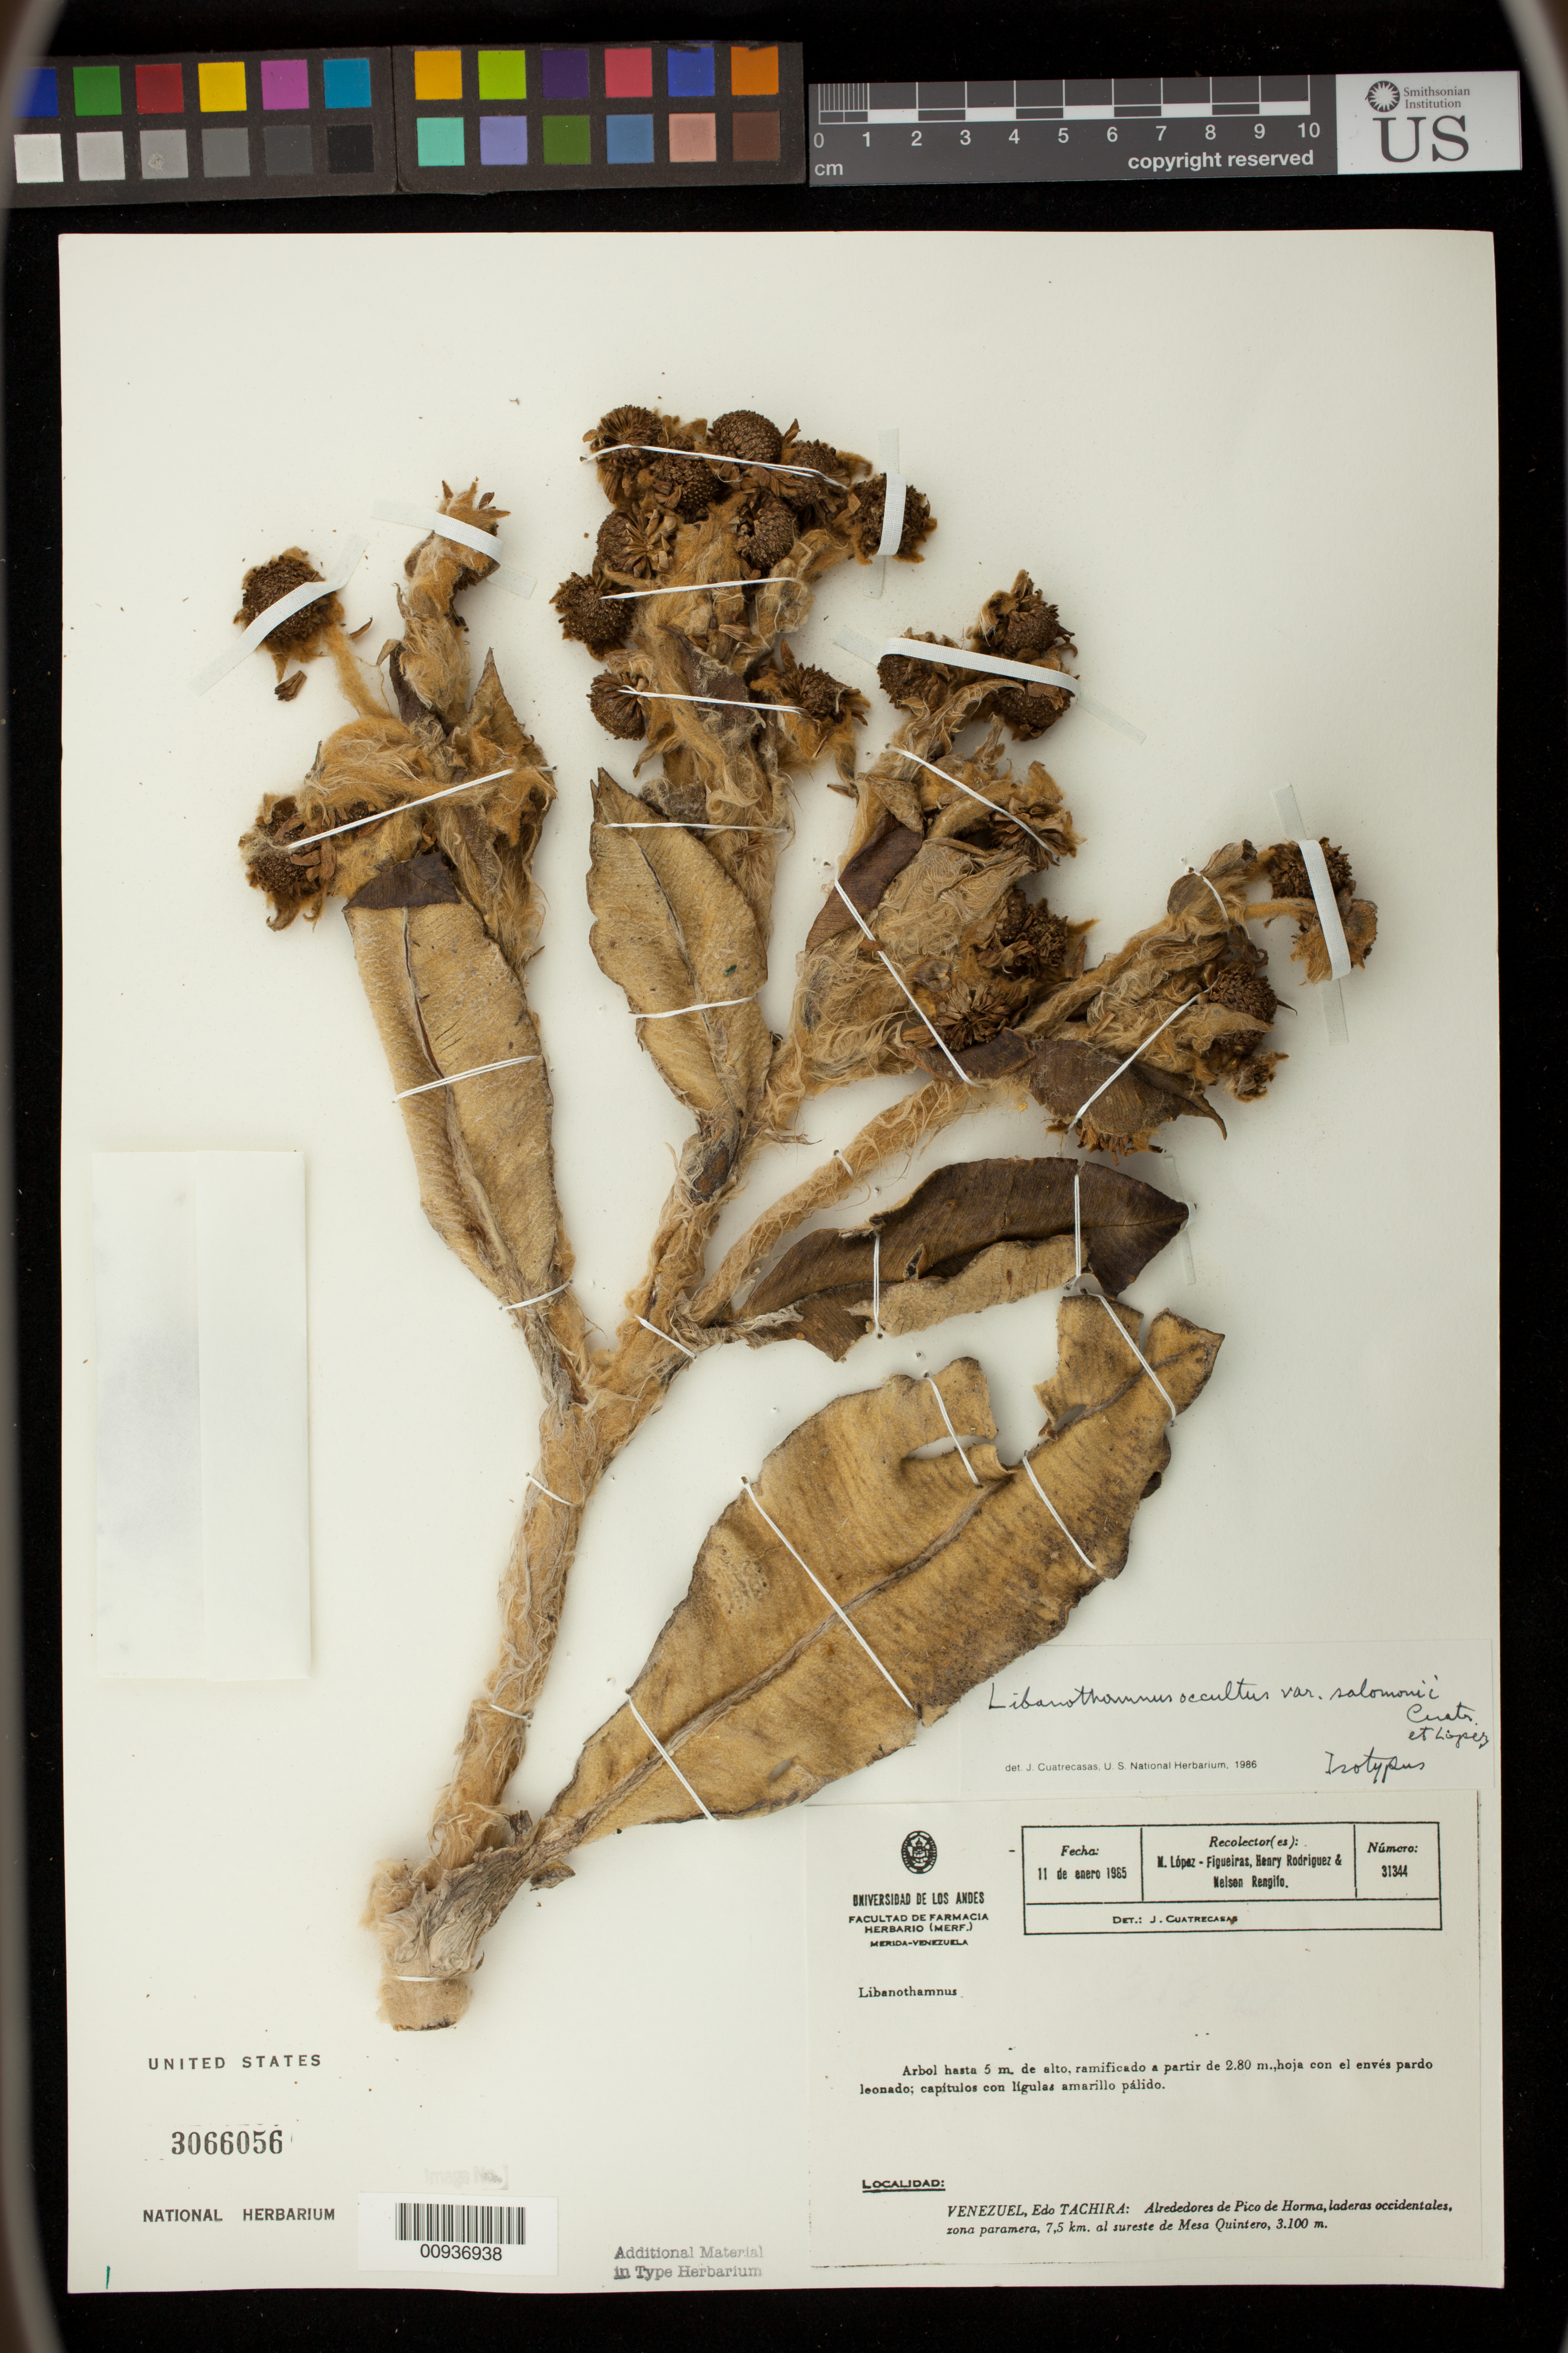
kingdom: Plantae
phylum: Tracheophyta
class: Magnoliopsida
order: Asterales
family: Asteraceae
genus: Libanothamnus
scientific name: Libanothamnus occultus var. salomonii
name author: Cuatrec. & López Fig.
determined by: Cuatrecasas, J.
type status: Isotype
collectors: M. López Figueiras, H. A. Rodriguez & N. Rengifo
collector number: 31344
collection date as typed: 11 Jan 1985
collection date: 1985-01-11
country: Venezuela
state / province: Tachira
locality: Alrededores de Pico de Horma, Laderas Occidentales, Zona Paramera, 7.5 km Sureste de Mesa Quintero.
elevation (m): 3100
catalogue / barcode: US 3066056